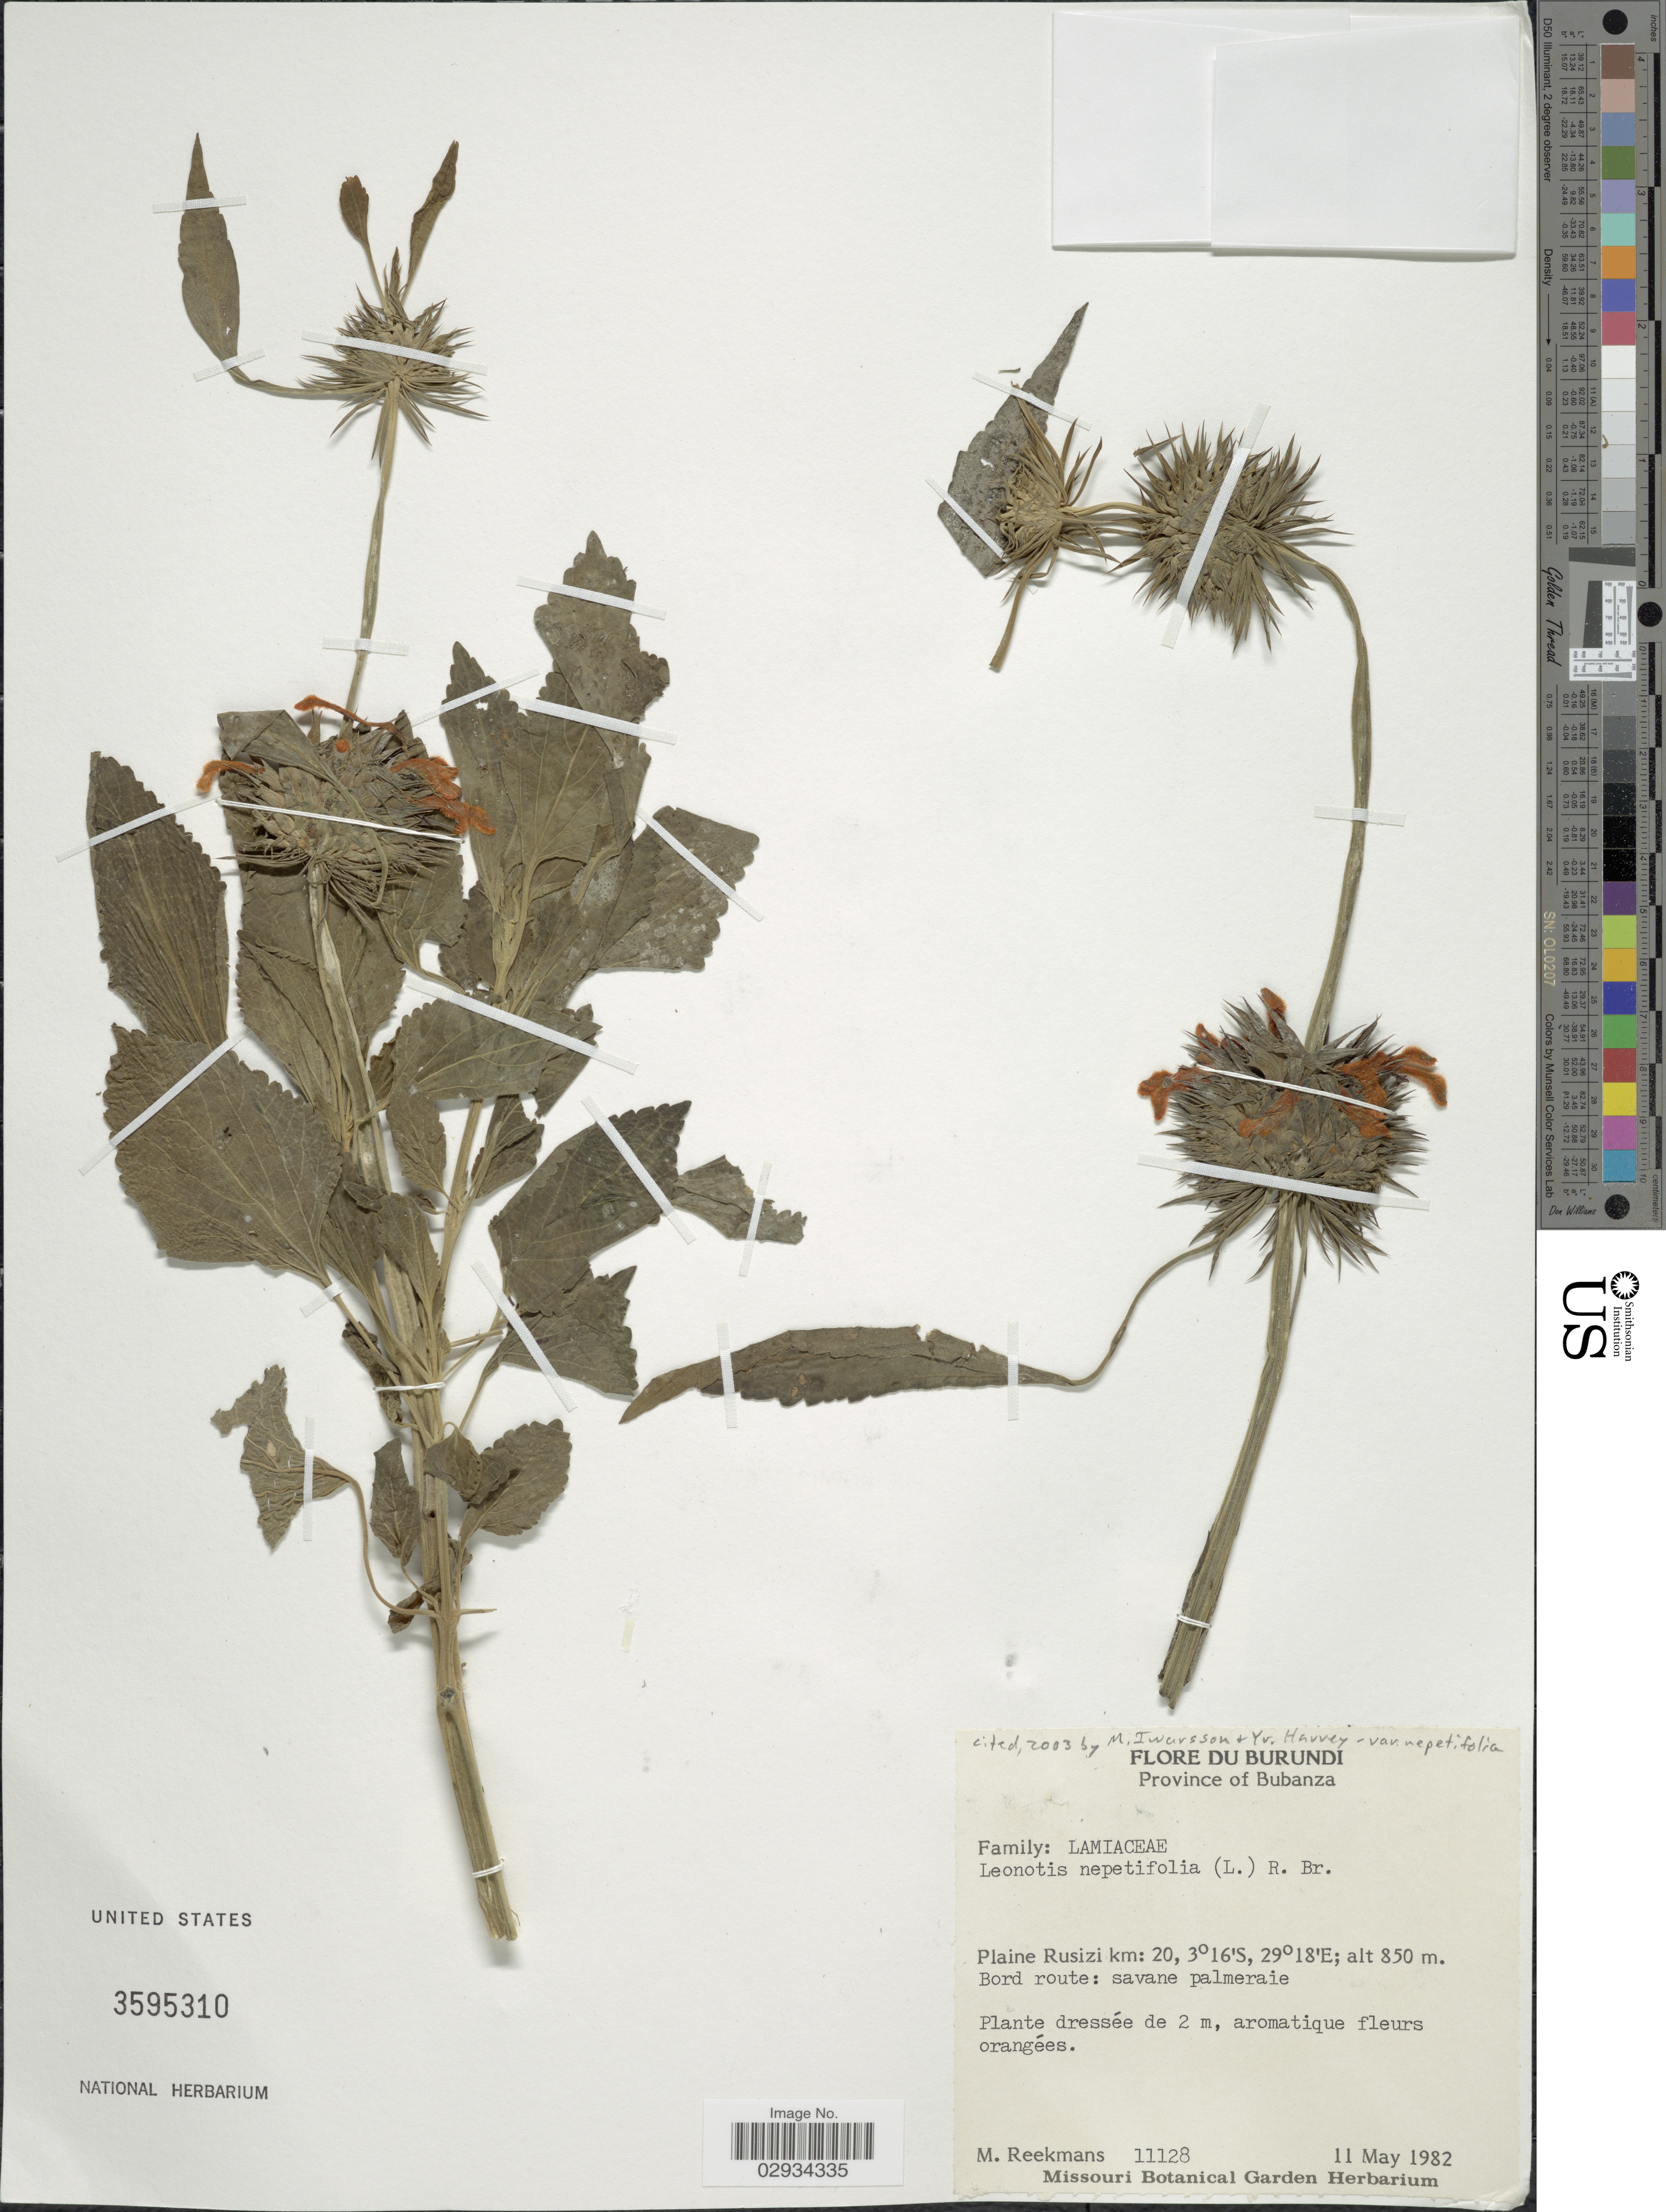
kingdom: Plantae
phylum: Tracheophyta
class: Magnoliopsida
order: Lamiales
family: Lamiaceae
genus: Leonotis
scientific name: Leonotis nepetifolia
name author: (L.) R. Br.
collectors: M. Reekmans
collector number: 11128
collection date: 1982-05-11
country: Burundi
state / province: Bubanza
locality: Province of Bubanza. Plaine Rusizi km: 20.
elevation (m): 850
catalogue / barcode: US 3595310